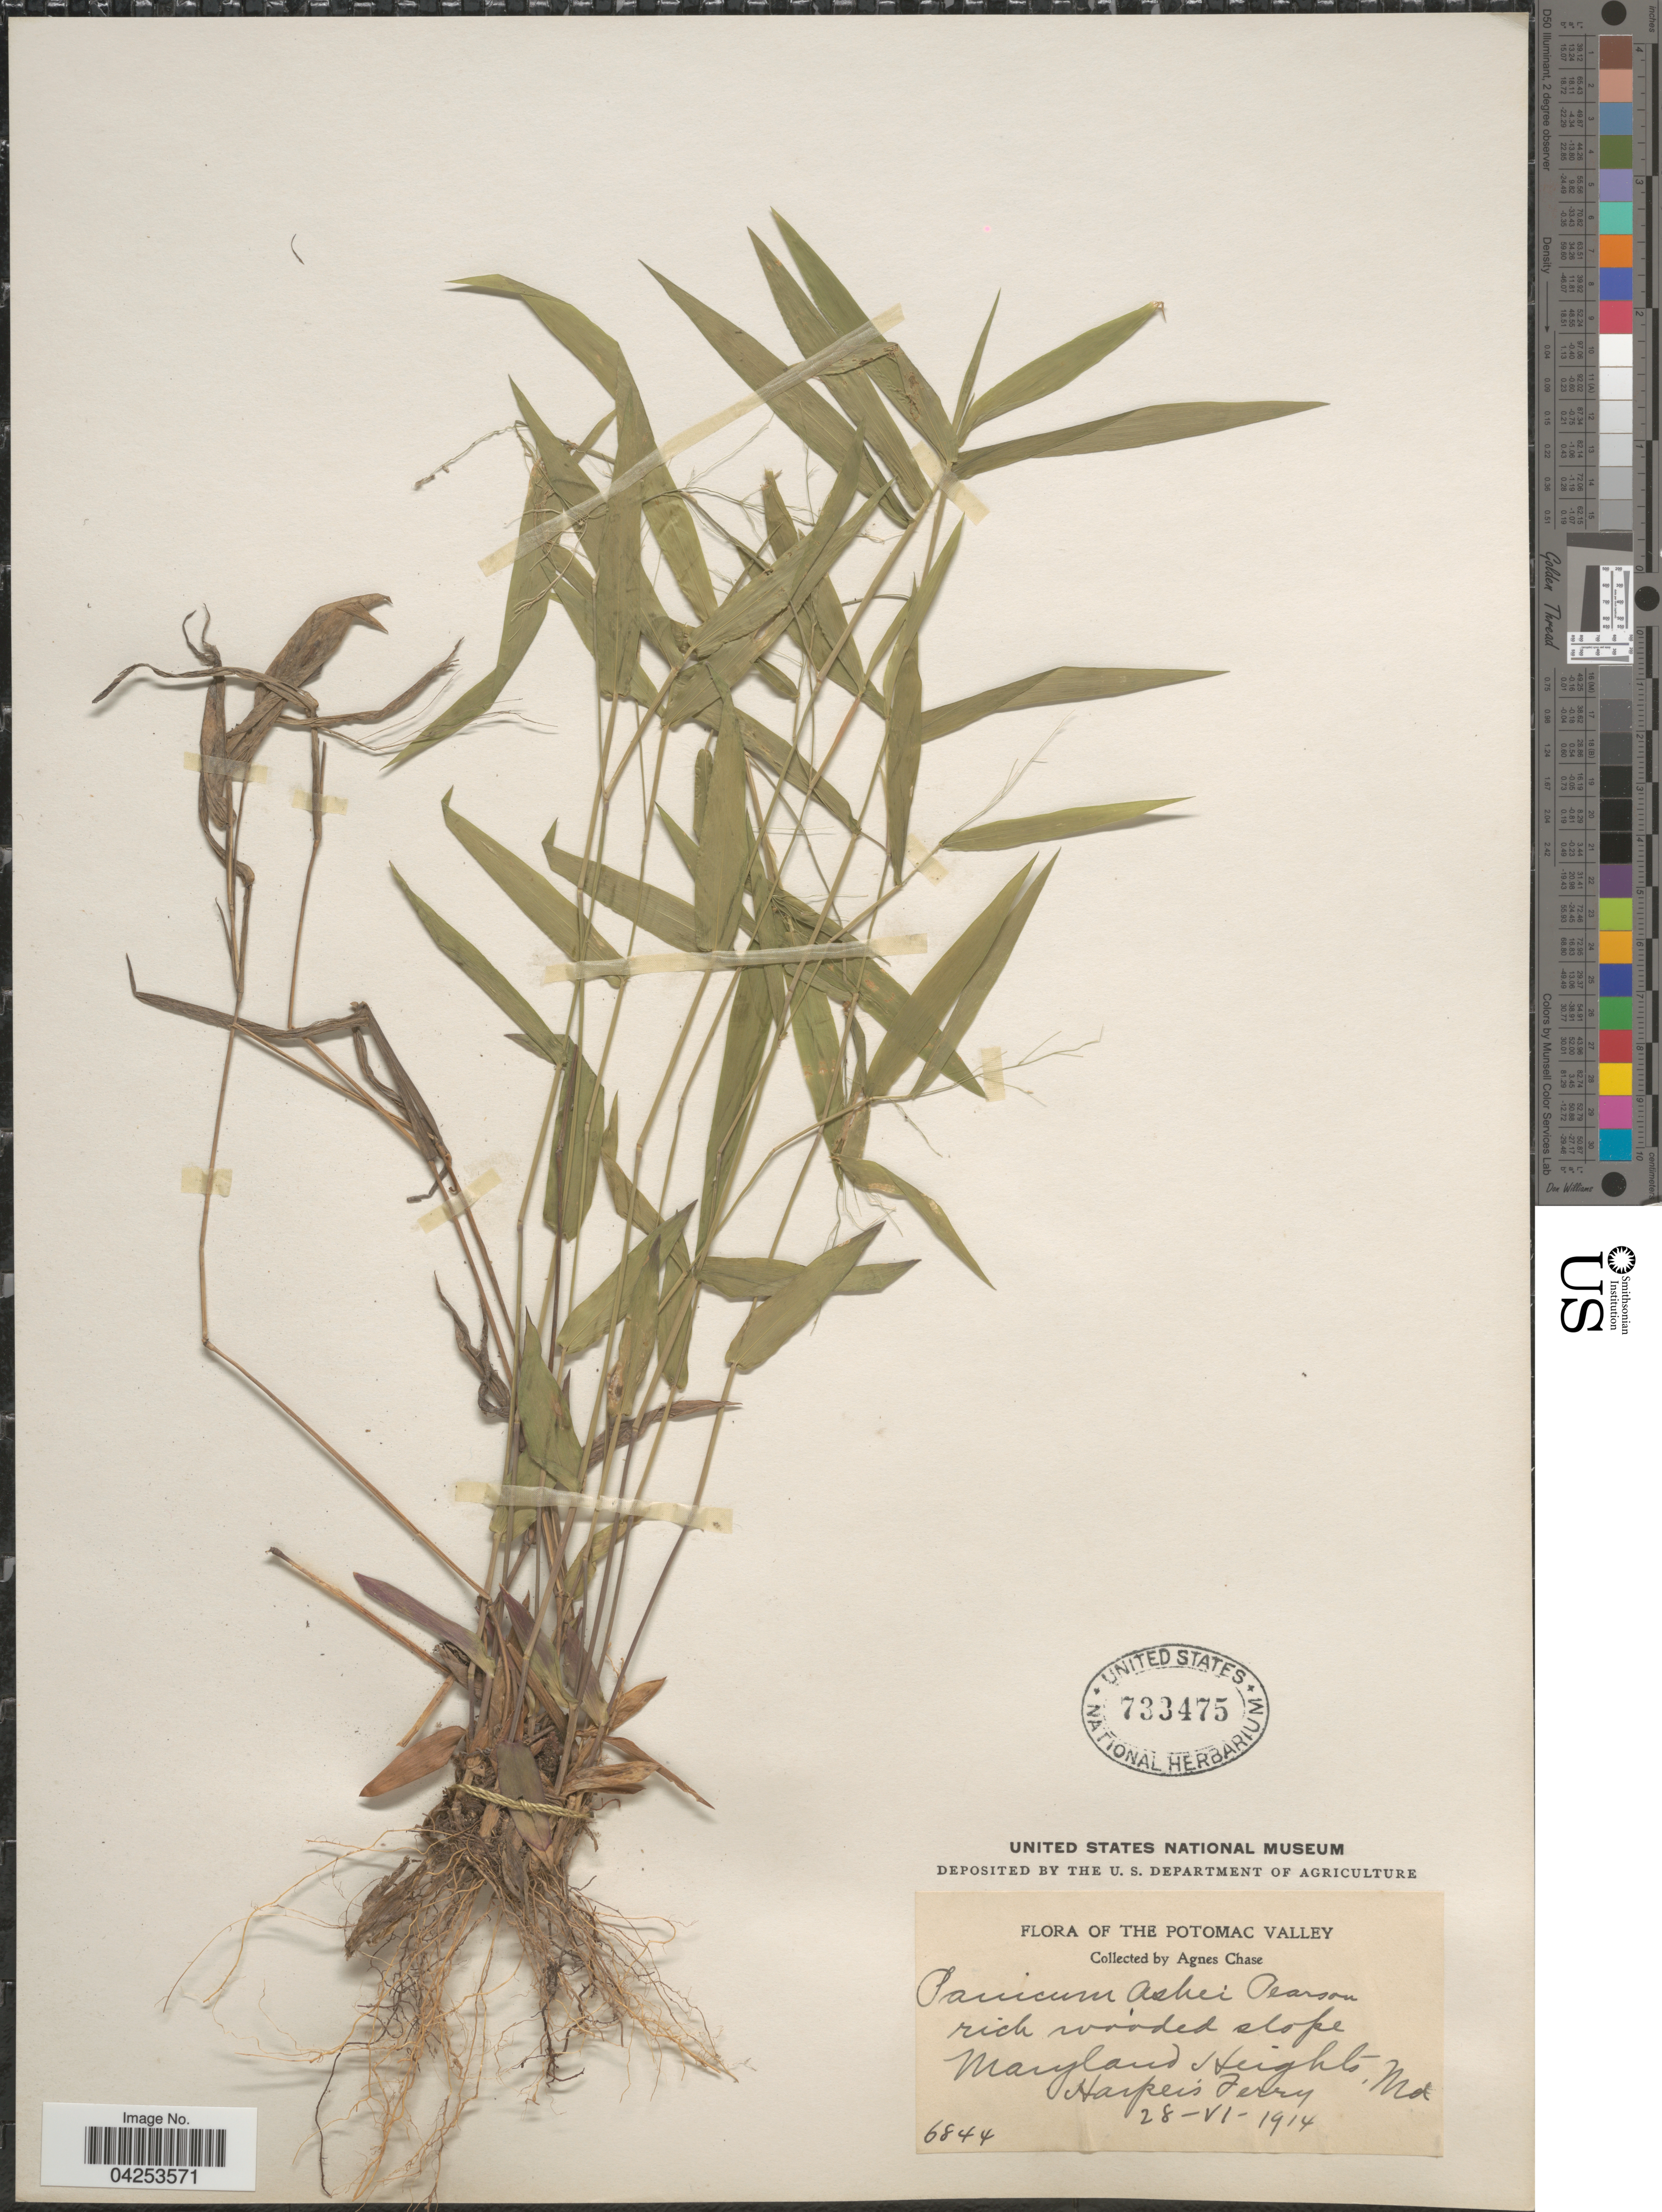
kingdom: Plantae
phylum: Tracheophyta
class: Liliopsida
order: Poales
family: Poaceae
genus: Dichanthelium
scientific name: Dichanthelium commutatum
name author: (Schult.) Gould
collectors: A. Chase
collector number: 6844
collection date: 1914-06-28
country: United States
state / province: Maryland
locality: Potomac Valley. Rich wooded slope Maryland, Heights, Harper's Ferry.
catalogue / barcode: US 733475